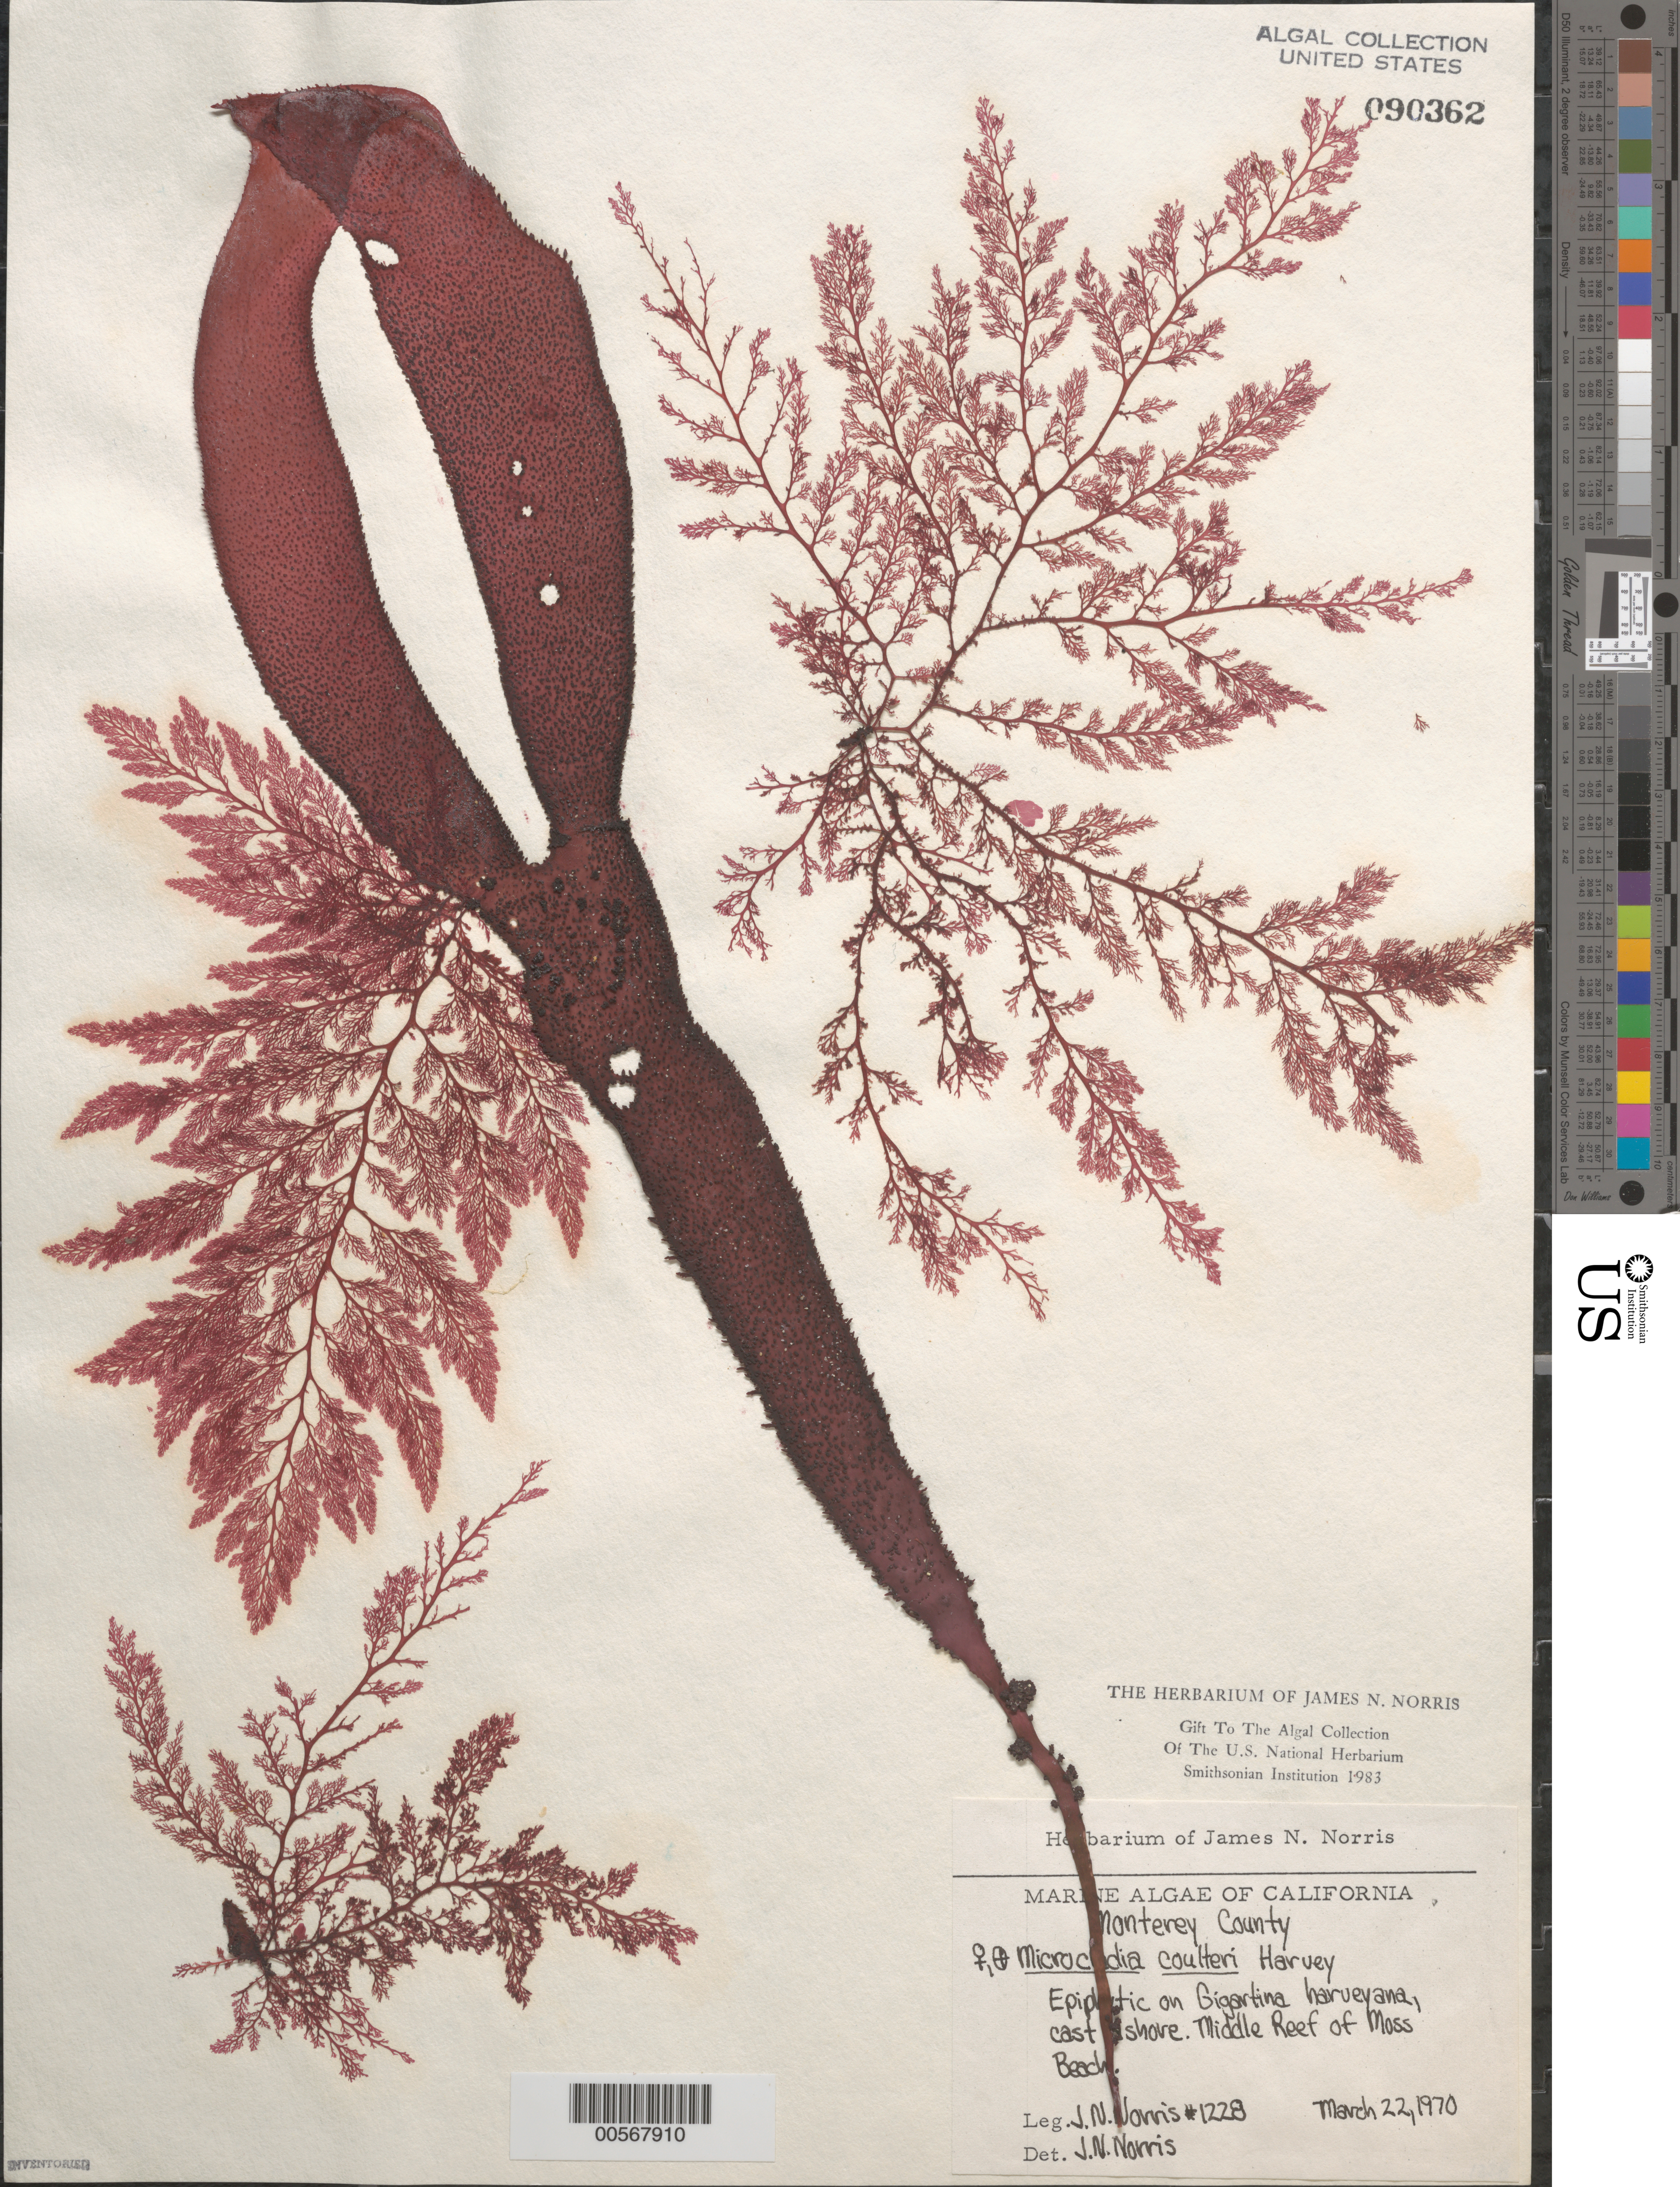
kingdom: Plantae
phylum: Rhodophyta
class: Florideophyceae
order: Ceramiales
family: Ceramiaceae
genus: Microcladia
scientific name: Microcladia coulteri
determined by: Norris, James N.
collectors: J. N. Norris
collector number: JN-1228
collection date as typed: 22 Mar 1970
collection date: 1970-03-22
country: United States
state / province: California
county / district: Monterey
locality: Middle Reef of Moss Beach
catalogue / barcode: US 90362